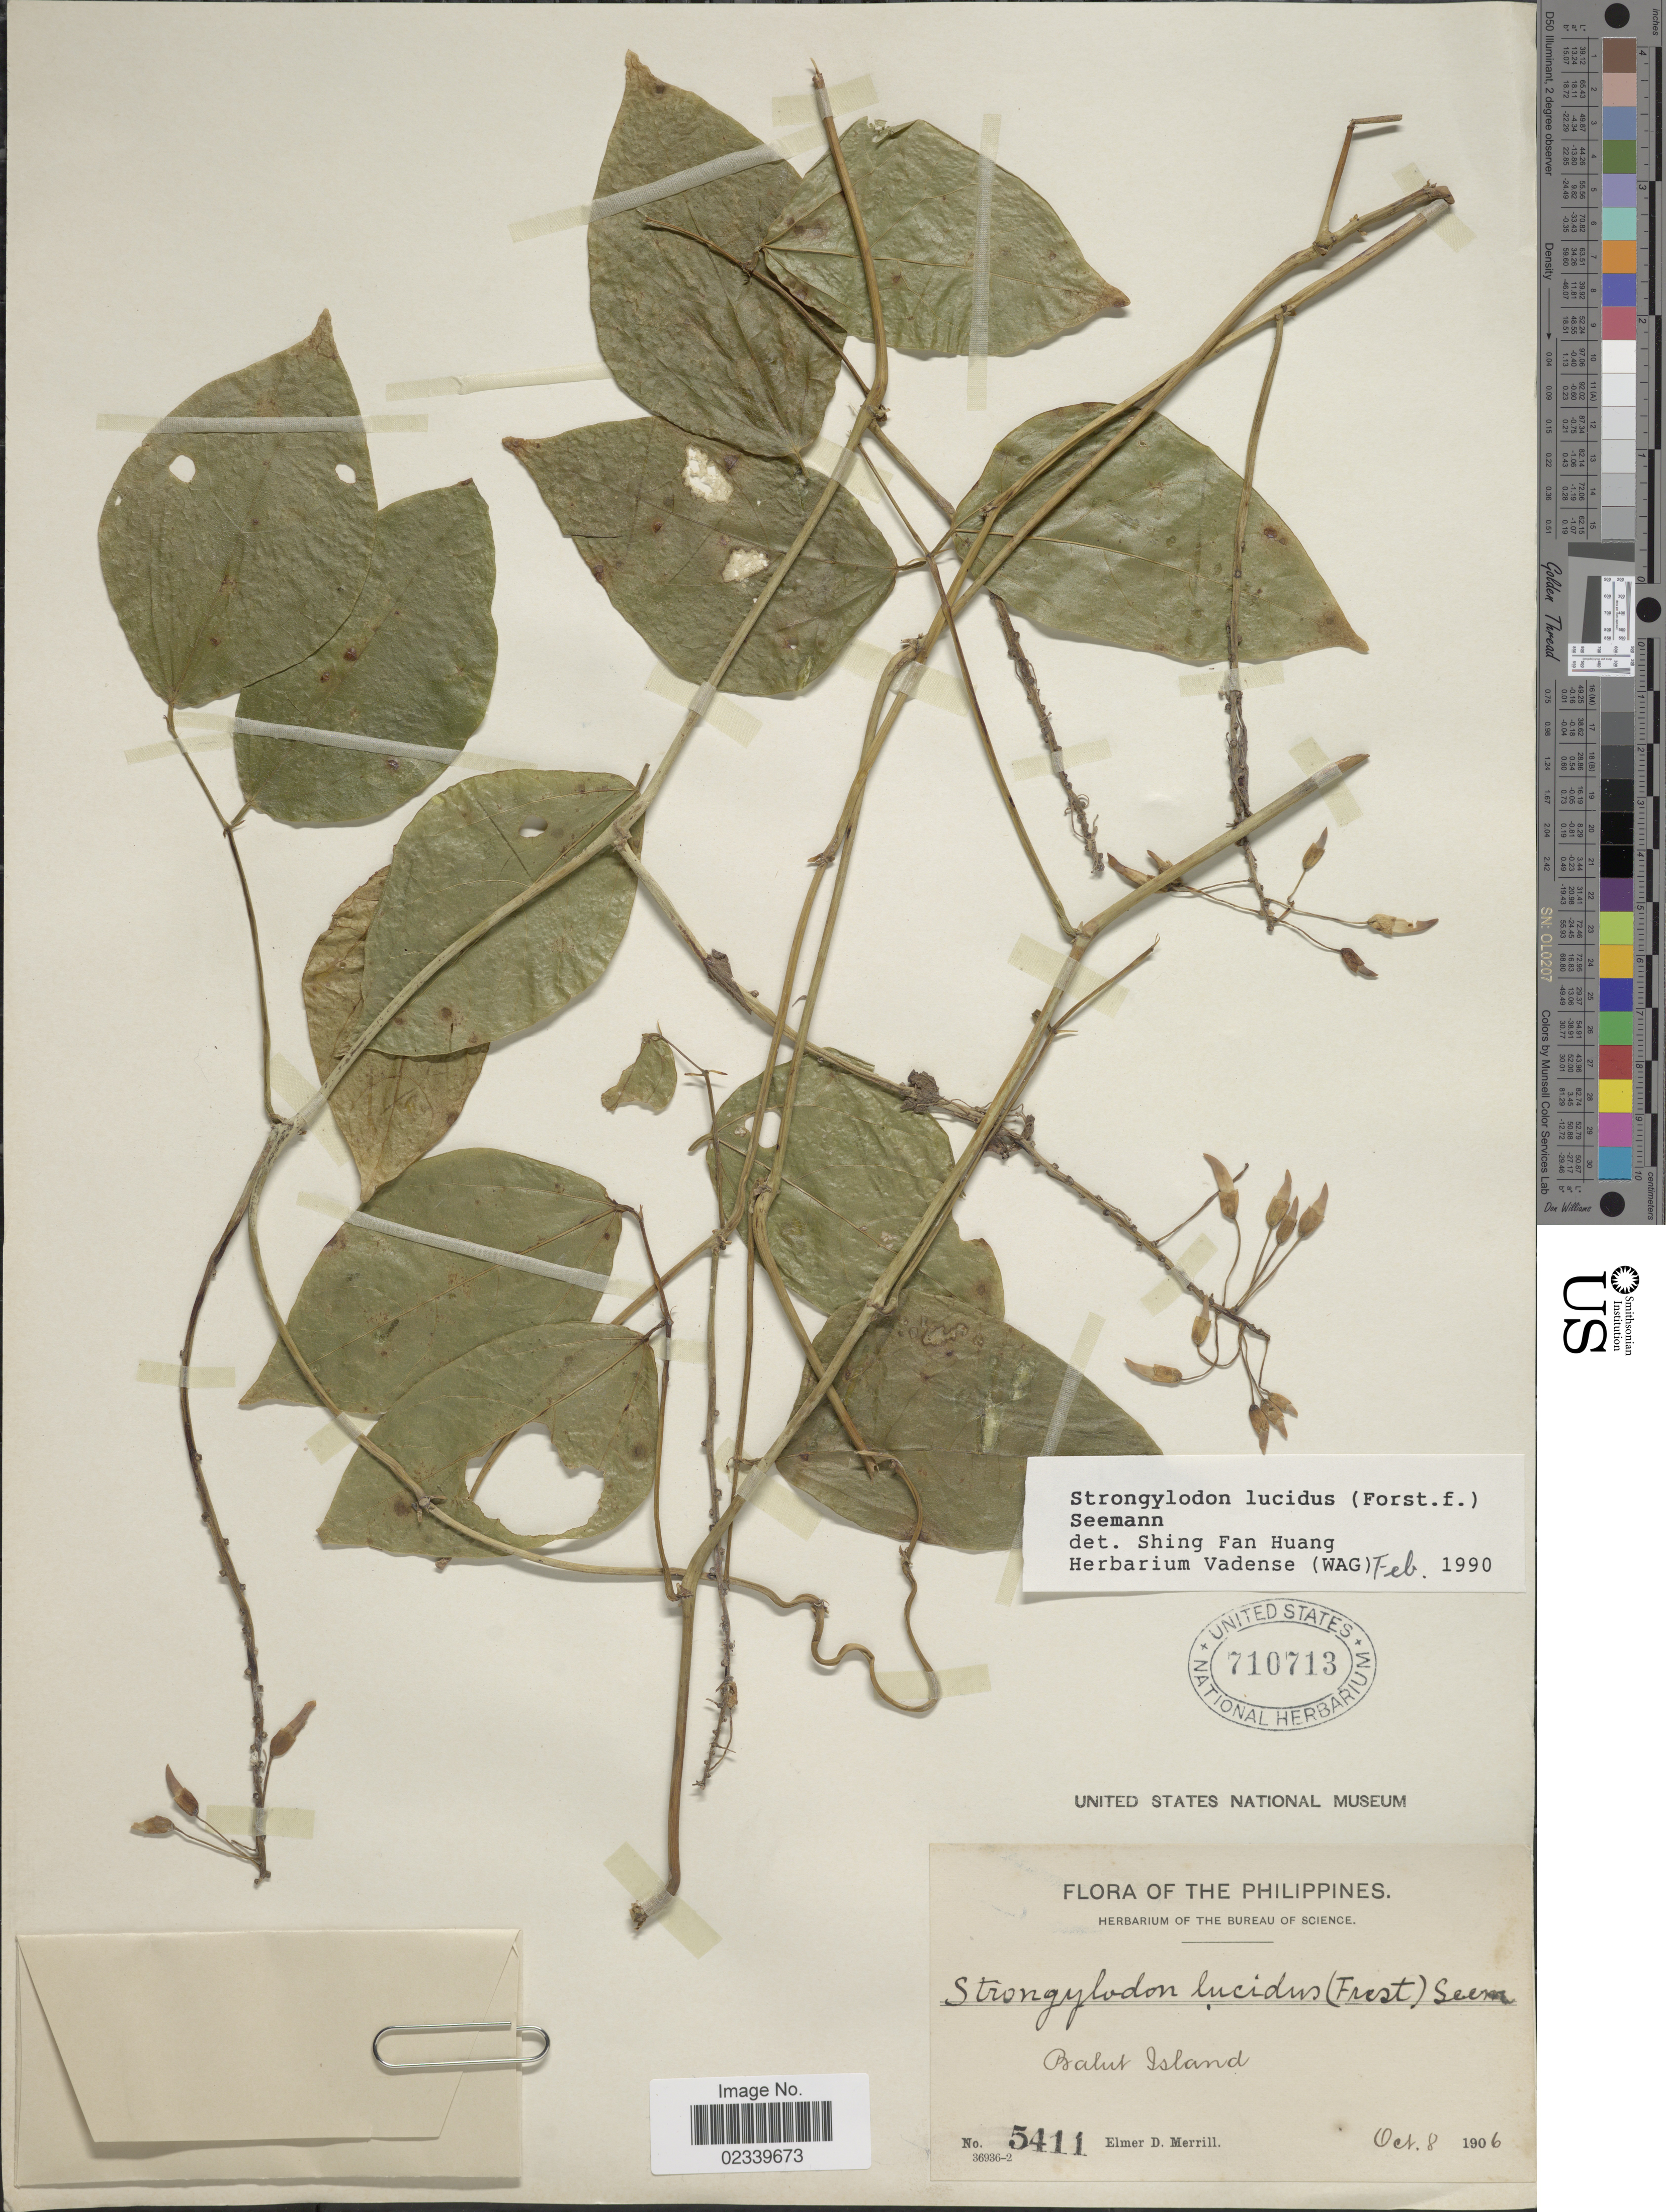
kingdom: Plantae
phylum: Tracheophyta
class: Magnoliopsida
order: Fabales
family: Fabaceae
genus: Strongylodon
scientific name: Strongylodon lucidus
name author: (G. Forst.) Seem.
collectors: E. D. Merrill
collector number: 5411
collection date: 1906-10-08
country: Philippines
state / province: Davao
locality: Balut Island.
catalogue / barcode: US 710713